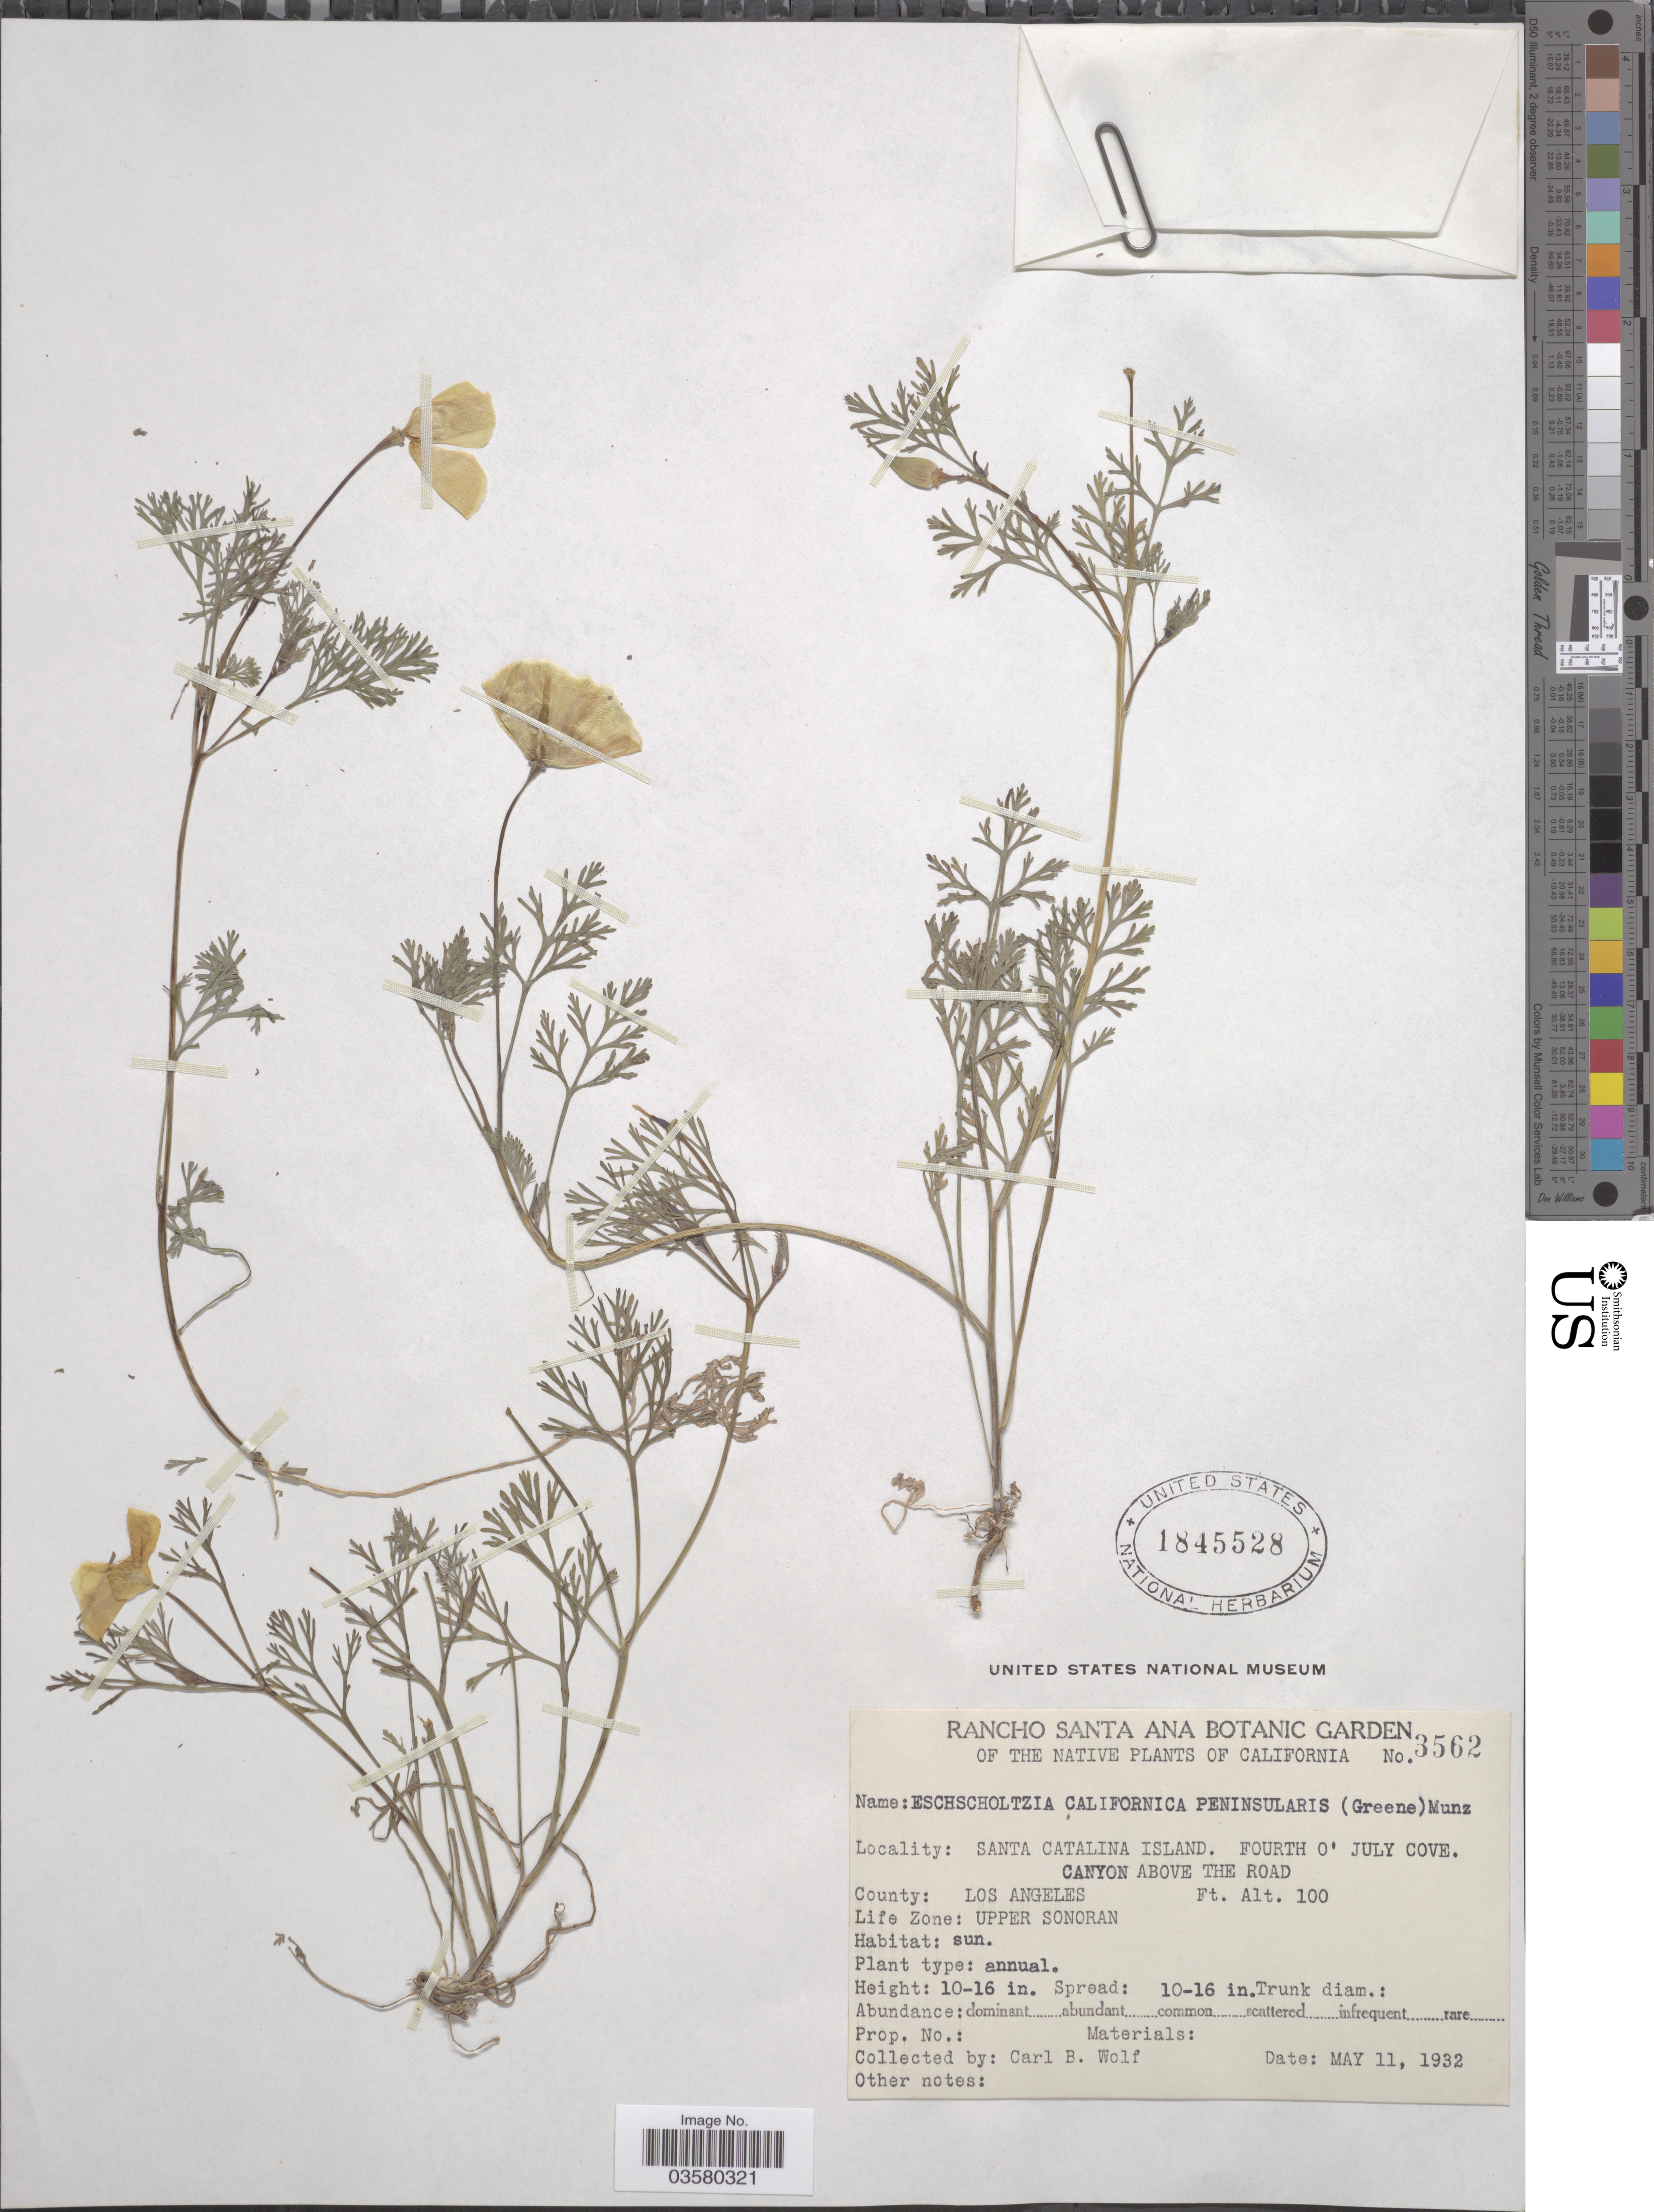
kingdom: Plantae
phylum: Tracheophyta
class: Magnoliopsida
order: Ranunculales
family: Papaveraceae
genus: Eschscholzia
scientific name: Eschscholzia californica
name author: Cham.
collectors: C. B. Wolf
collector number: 3562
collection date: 1932-05-11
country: United States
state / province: California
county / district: Los Angeles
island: Santa Catalina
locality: Santa Catalina Island. Fourth O' July Cove. Canyon above the road. County: Los Angeles. Life Zone: Upper Sonoran.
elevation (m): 30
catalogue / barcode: US 1845528